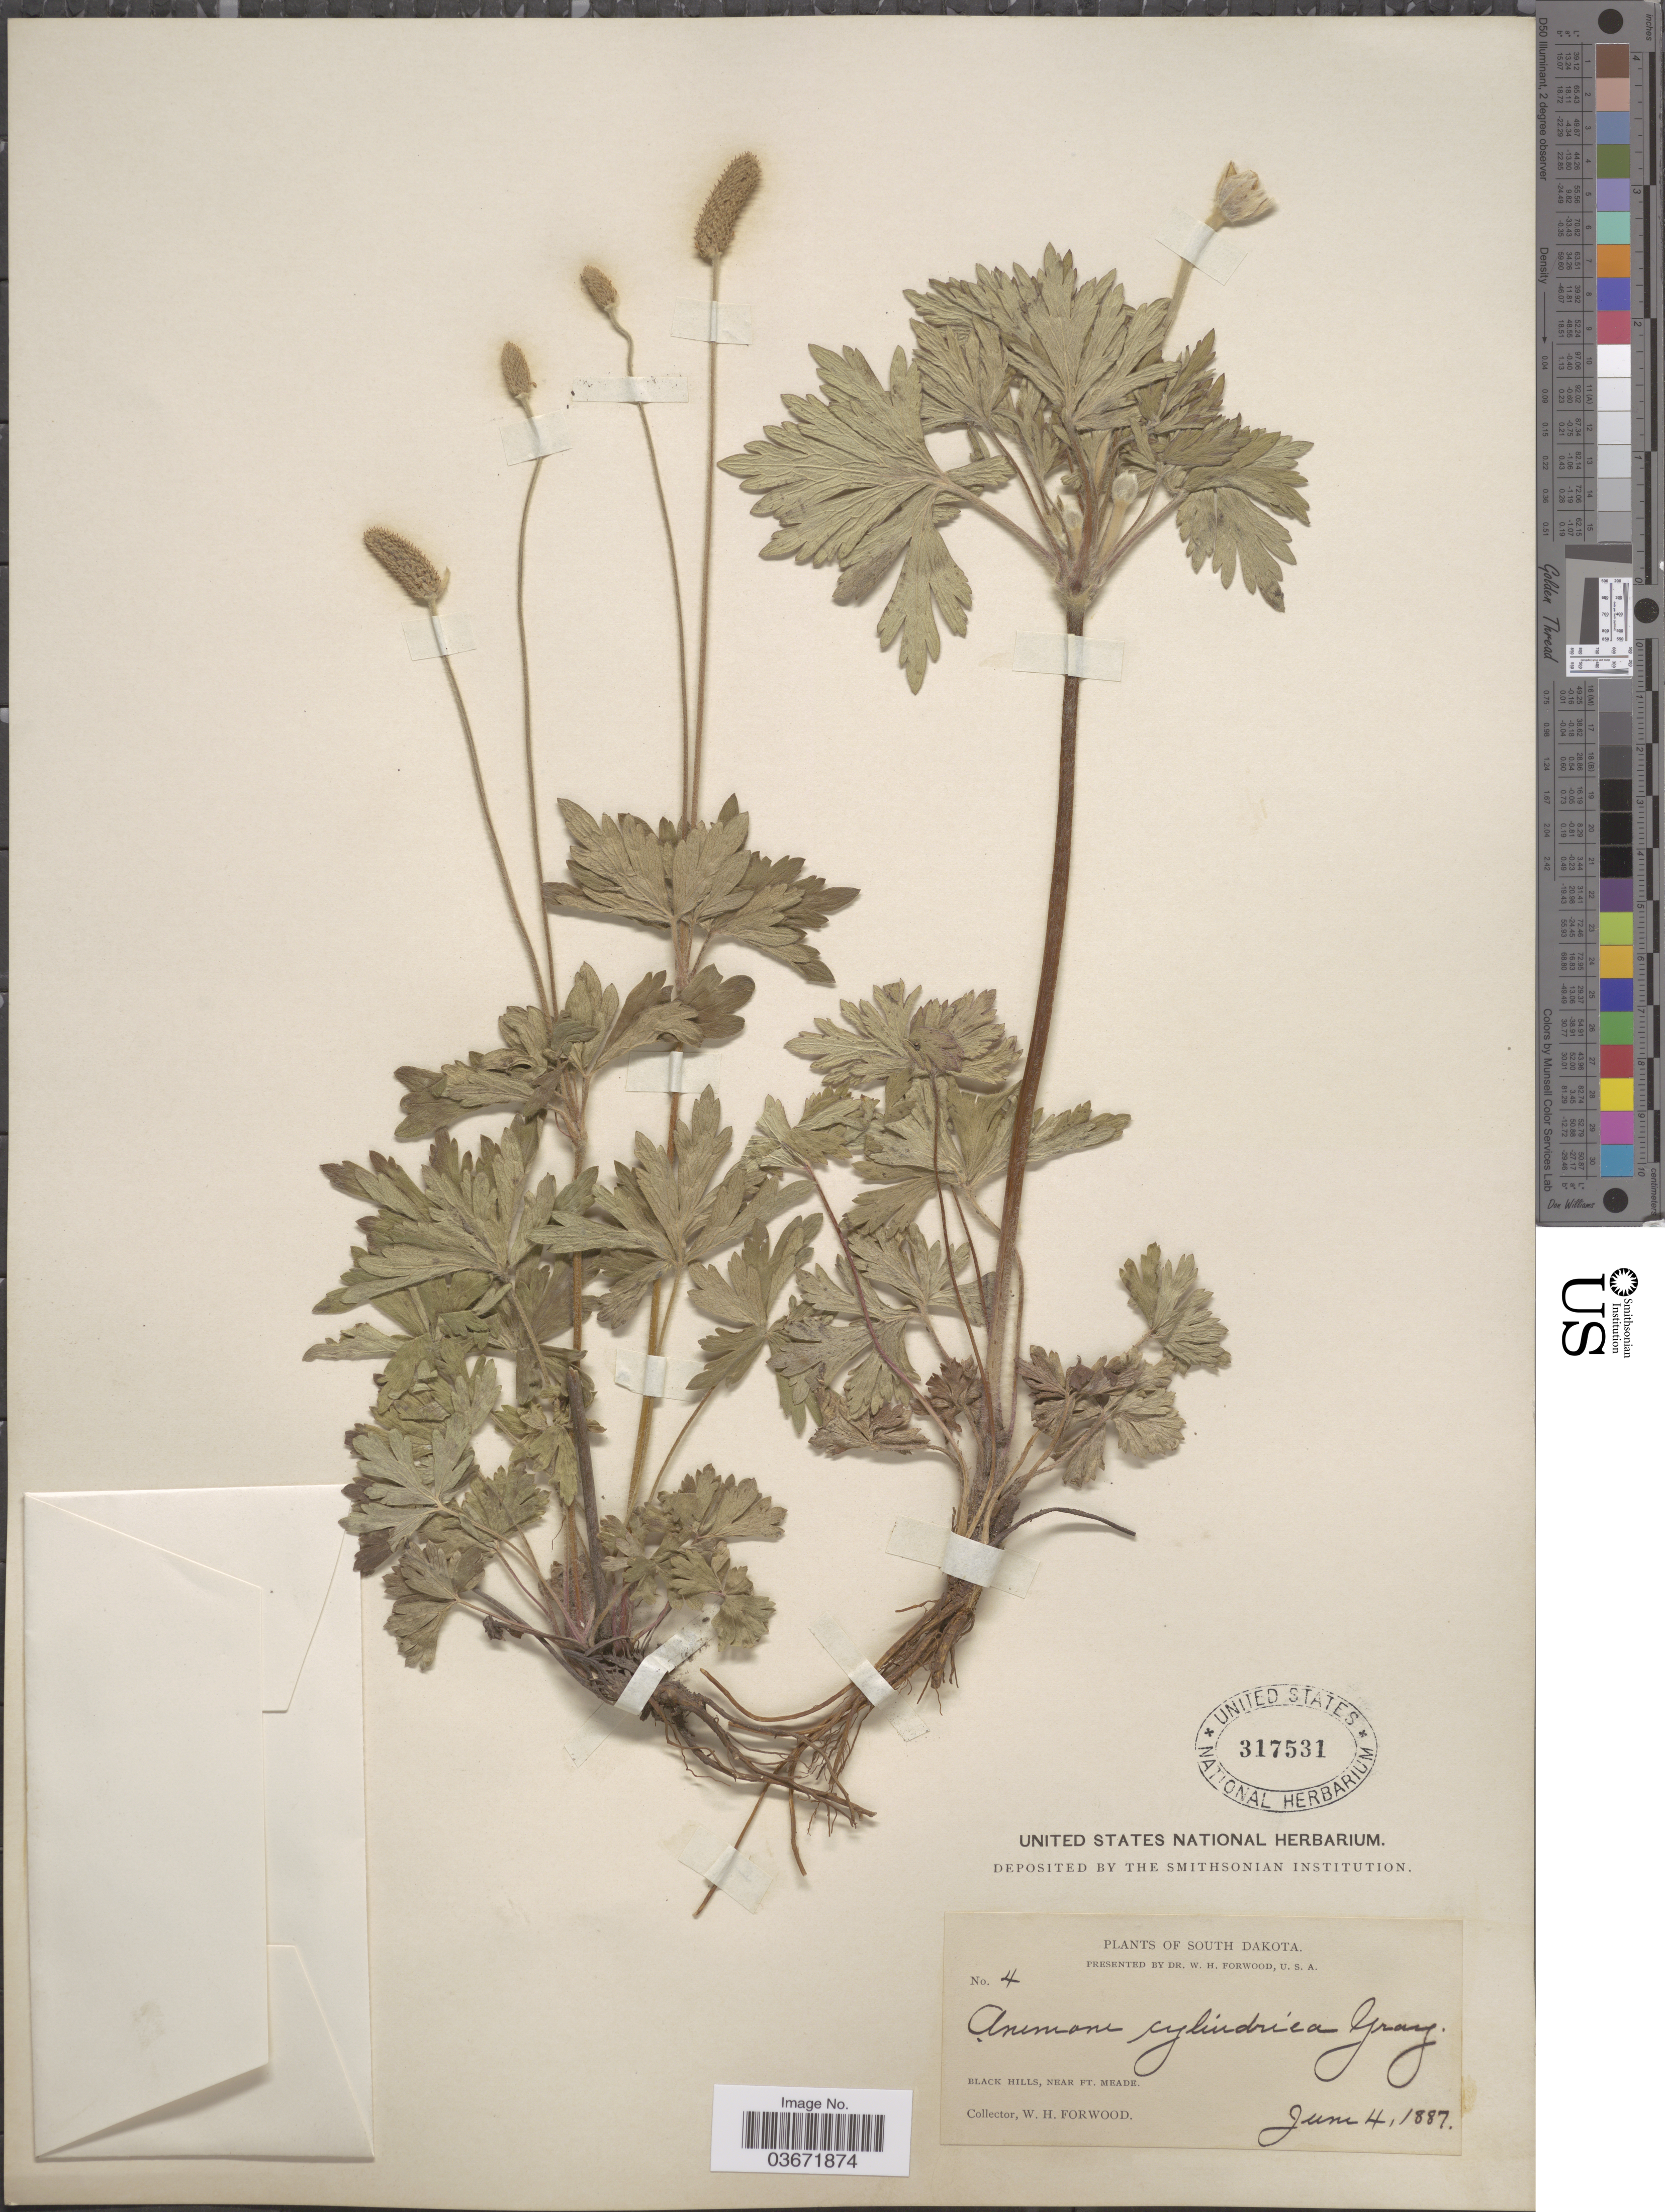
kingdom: Plantae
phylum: Tracheophyta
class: Magnoliopsida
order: Ranunculales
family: Ranunculaceae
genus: Anemone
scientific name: Anemone cylindrica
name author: A. Gray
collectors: W. Forwood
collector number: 4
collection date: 1887-06-04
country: United States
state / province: South Dakota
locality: Black Hills, near Ft. Meade.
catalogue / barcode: US 317531